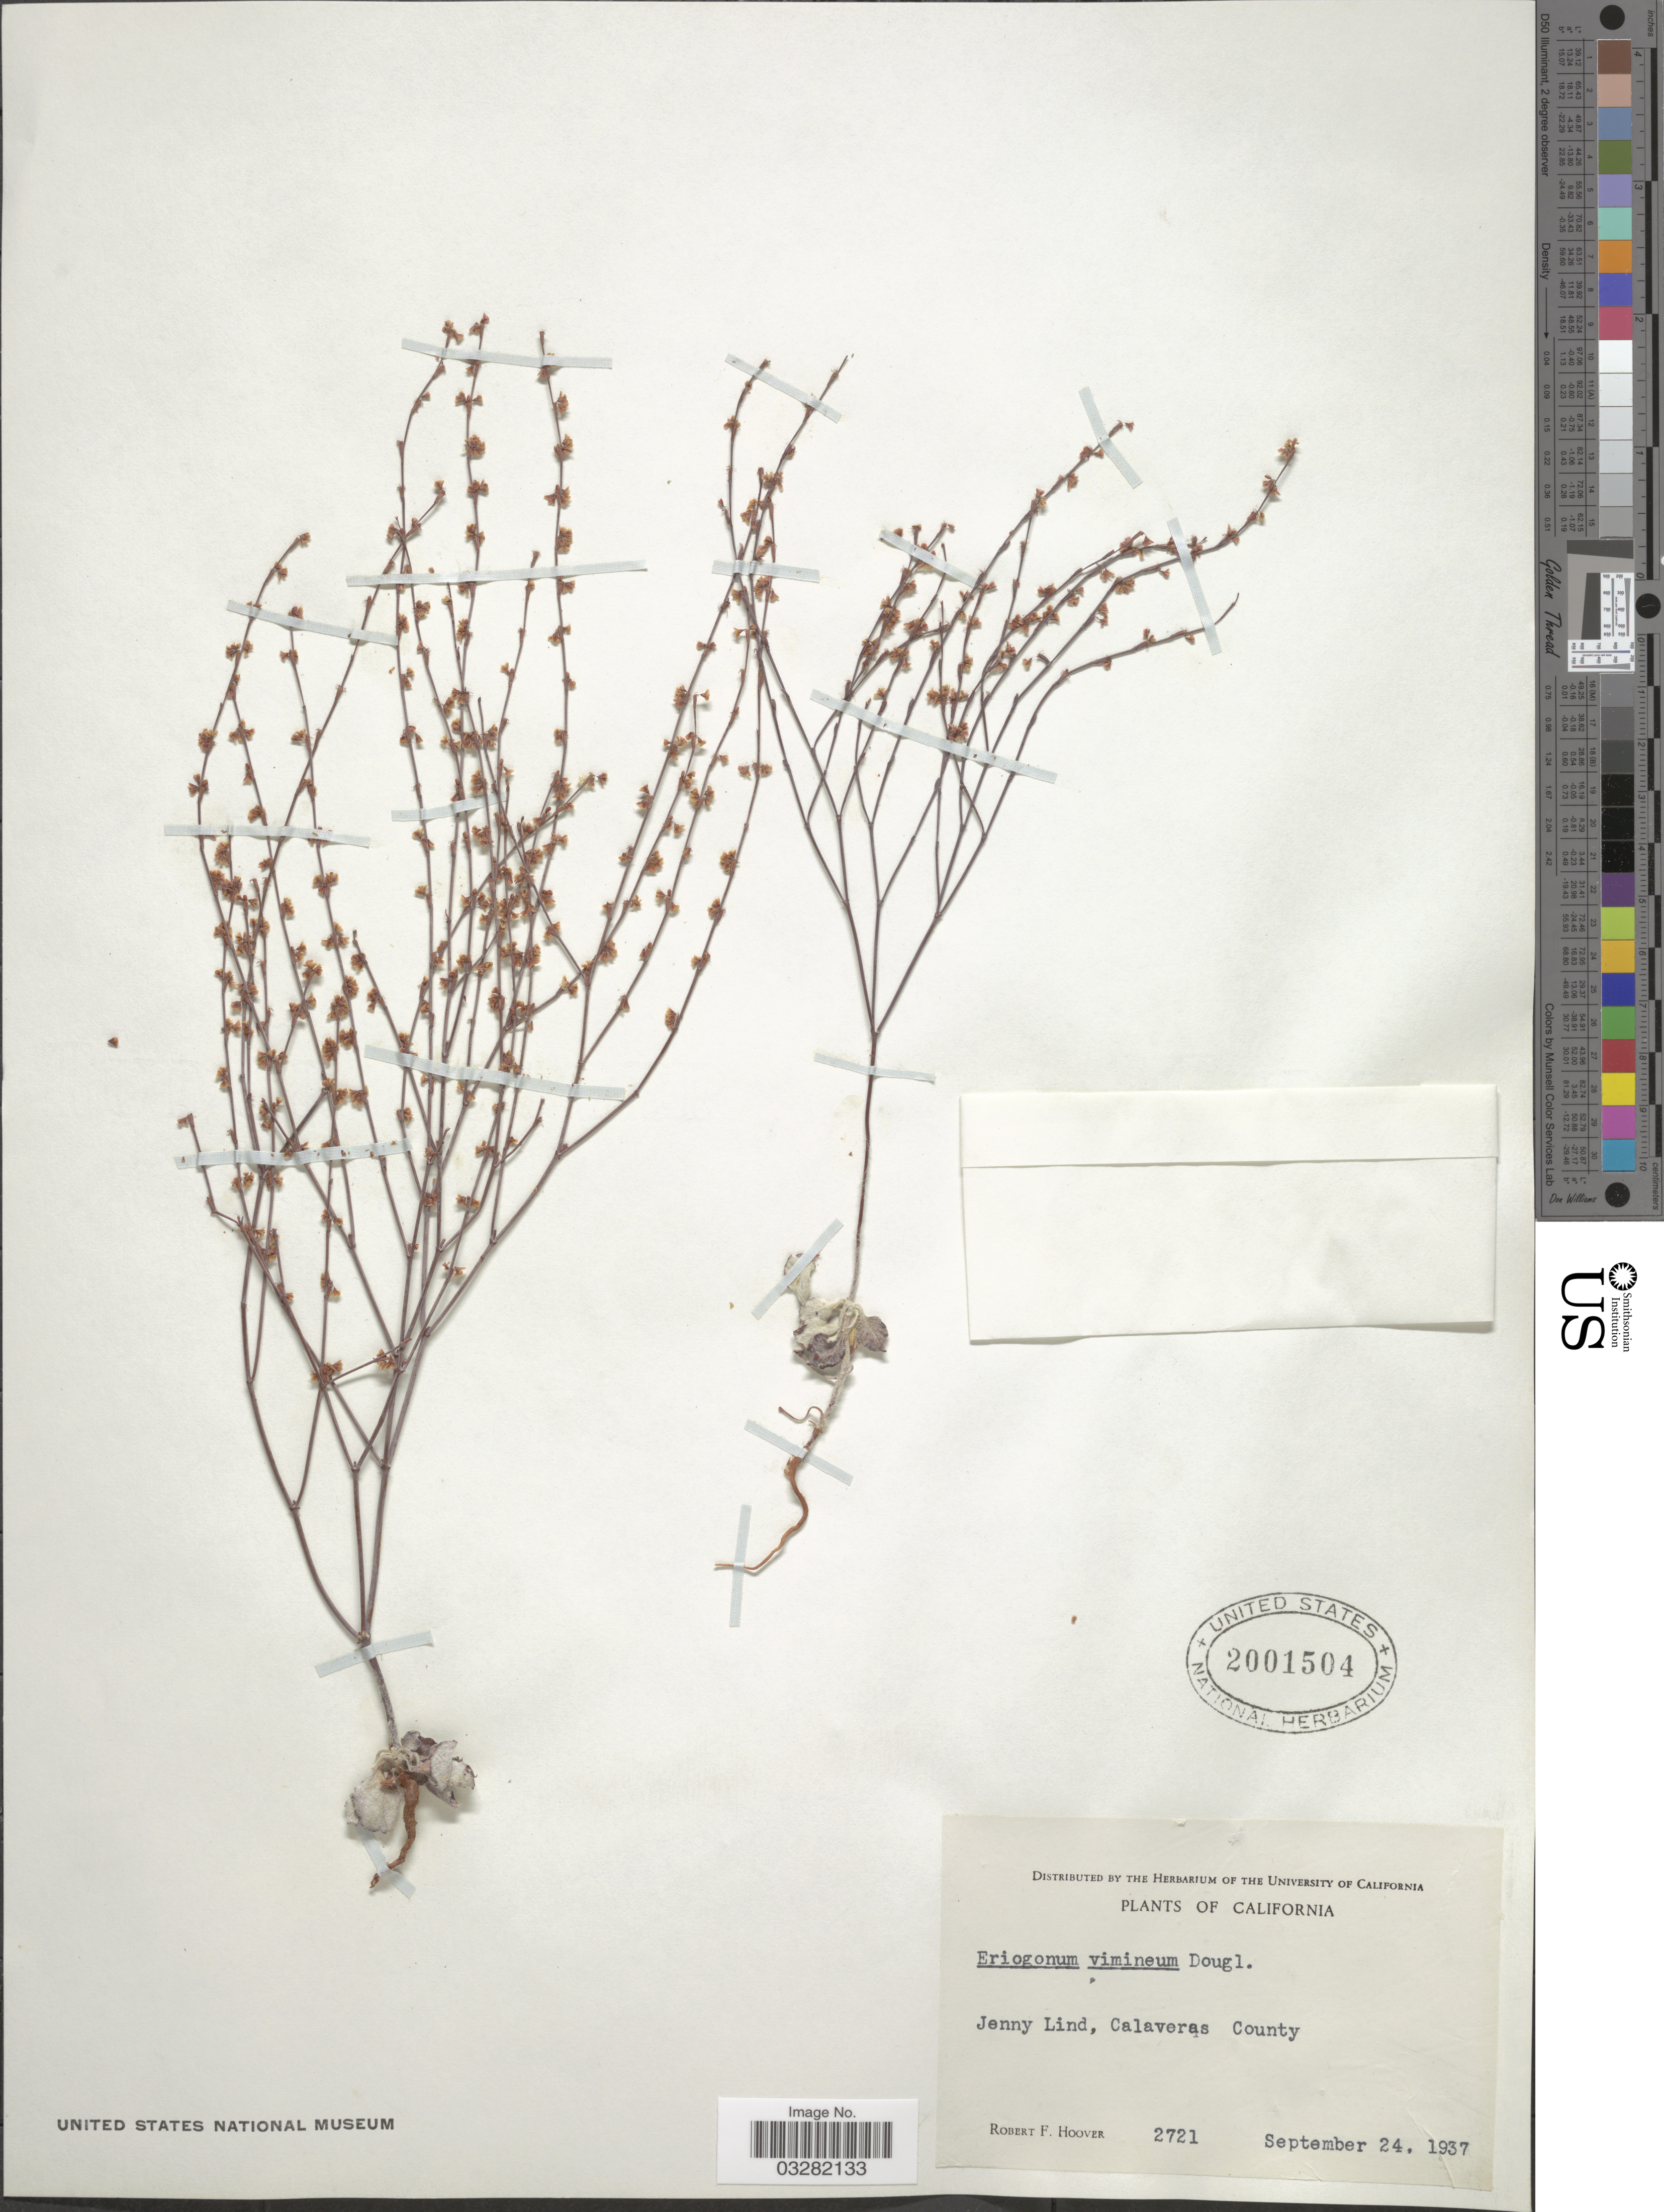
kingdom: Plantae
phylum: Tracheophyta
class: Magnoliopsida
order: Caryophyllales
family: Polygonaceae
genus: Eriogonum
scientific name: Eriogonum vimineum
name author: Douglas ex Benth.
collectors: R. F. Hoover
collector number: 2721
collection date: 1937-09-24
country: United States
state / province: California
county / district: Calaveras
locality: Jenny Lind, Calaveras County.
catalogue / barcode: US 2001504